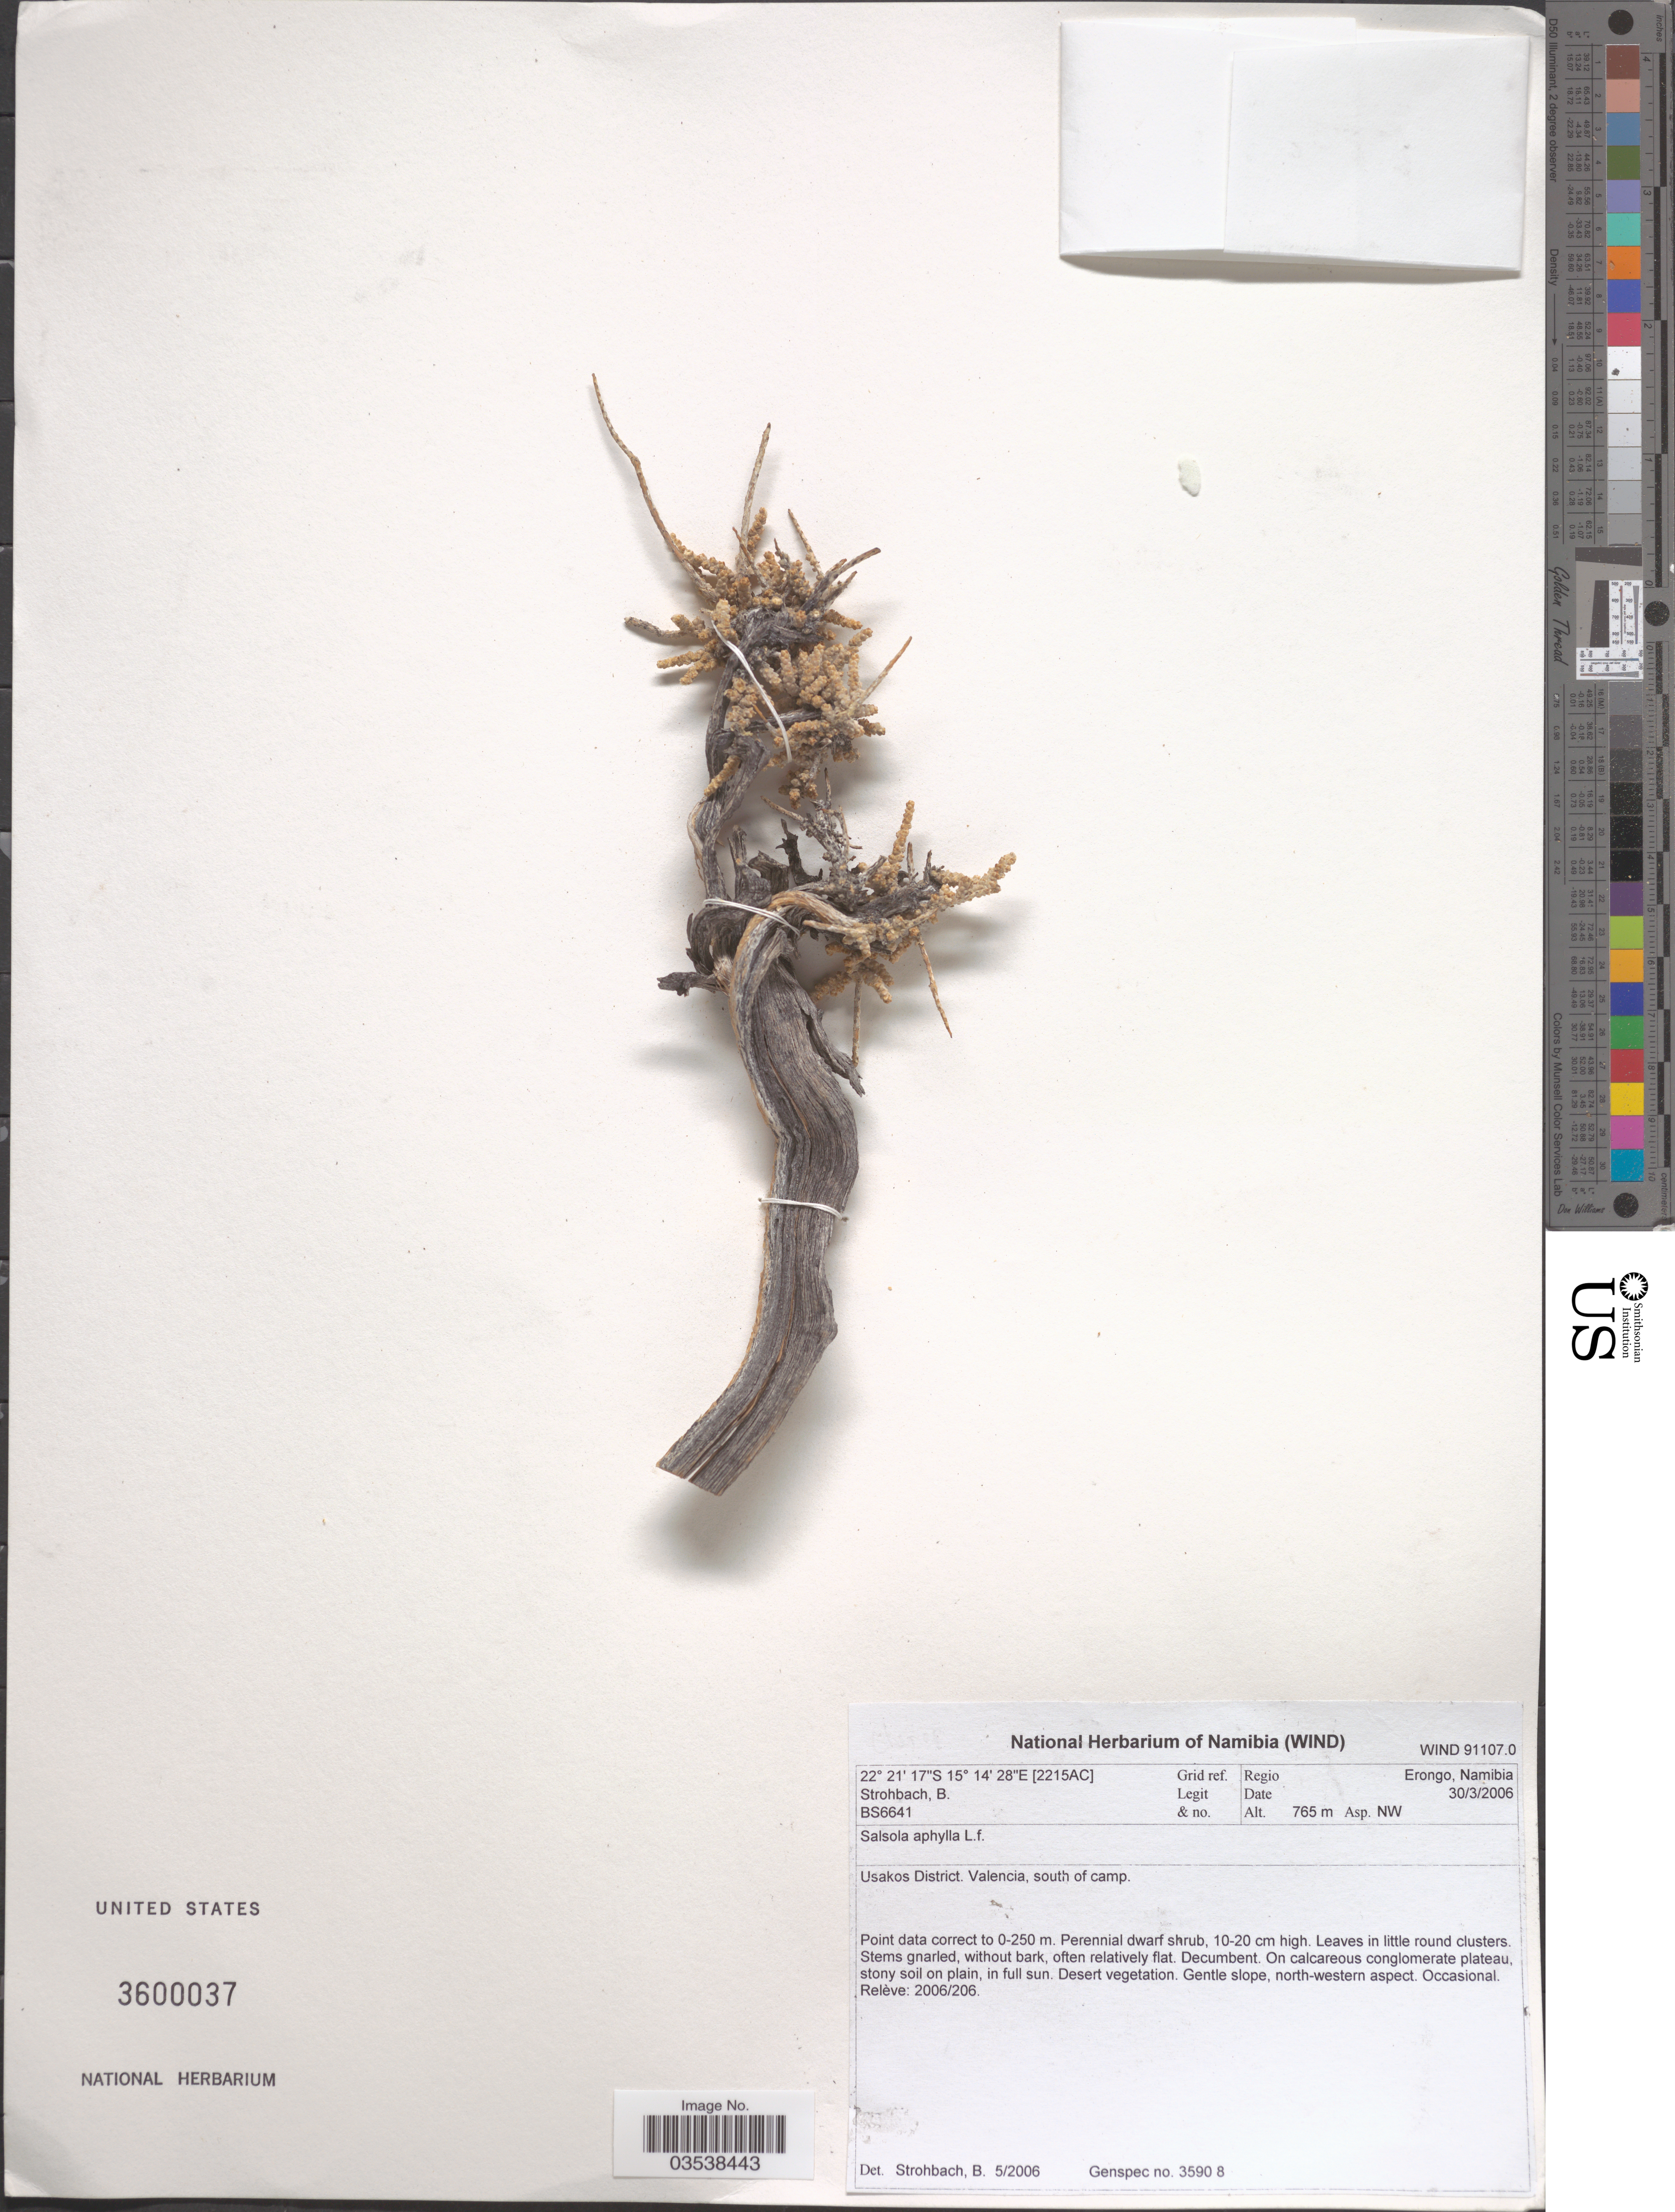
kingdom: Plantae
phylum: Tracheophyta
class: Magnoliopsida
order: Caryophyllales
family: Amaranthaceae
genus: Caroxylon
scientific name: Caroxylon aphyllum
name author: (L. f.) Tzvelev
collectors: B. Strohbach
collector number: BS6641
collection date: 2006-03-30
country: Namibia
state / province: Erongo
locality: Grid ref. [2215AC]. Regio Erongo, Namibia. Usakos District. Valencia, south of camp.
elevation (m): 765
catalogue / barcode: US 3600037